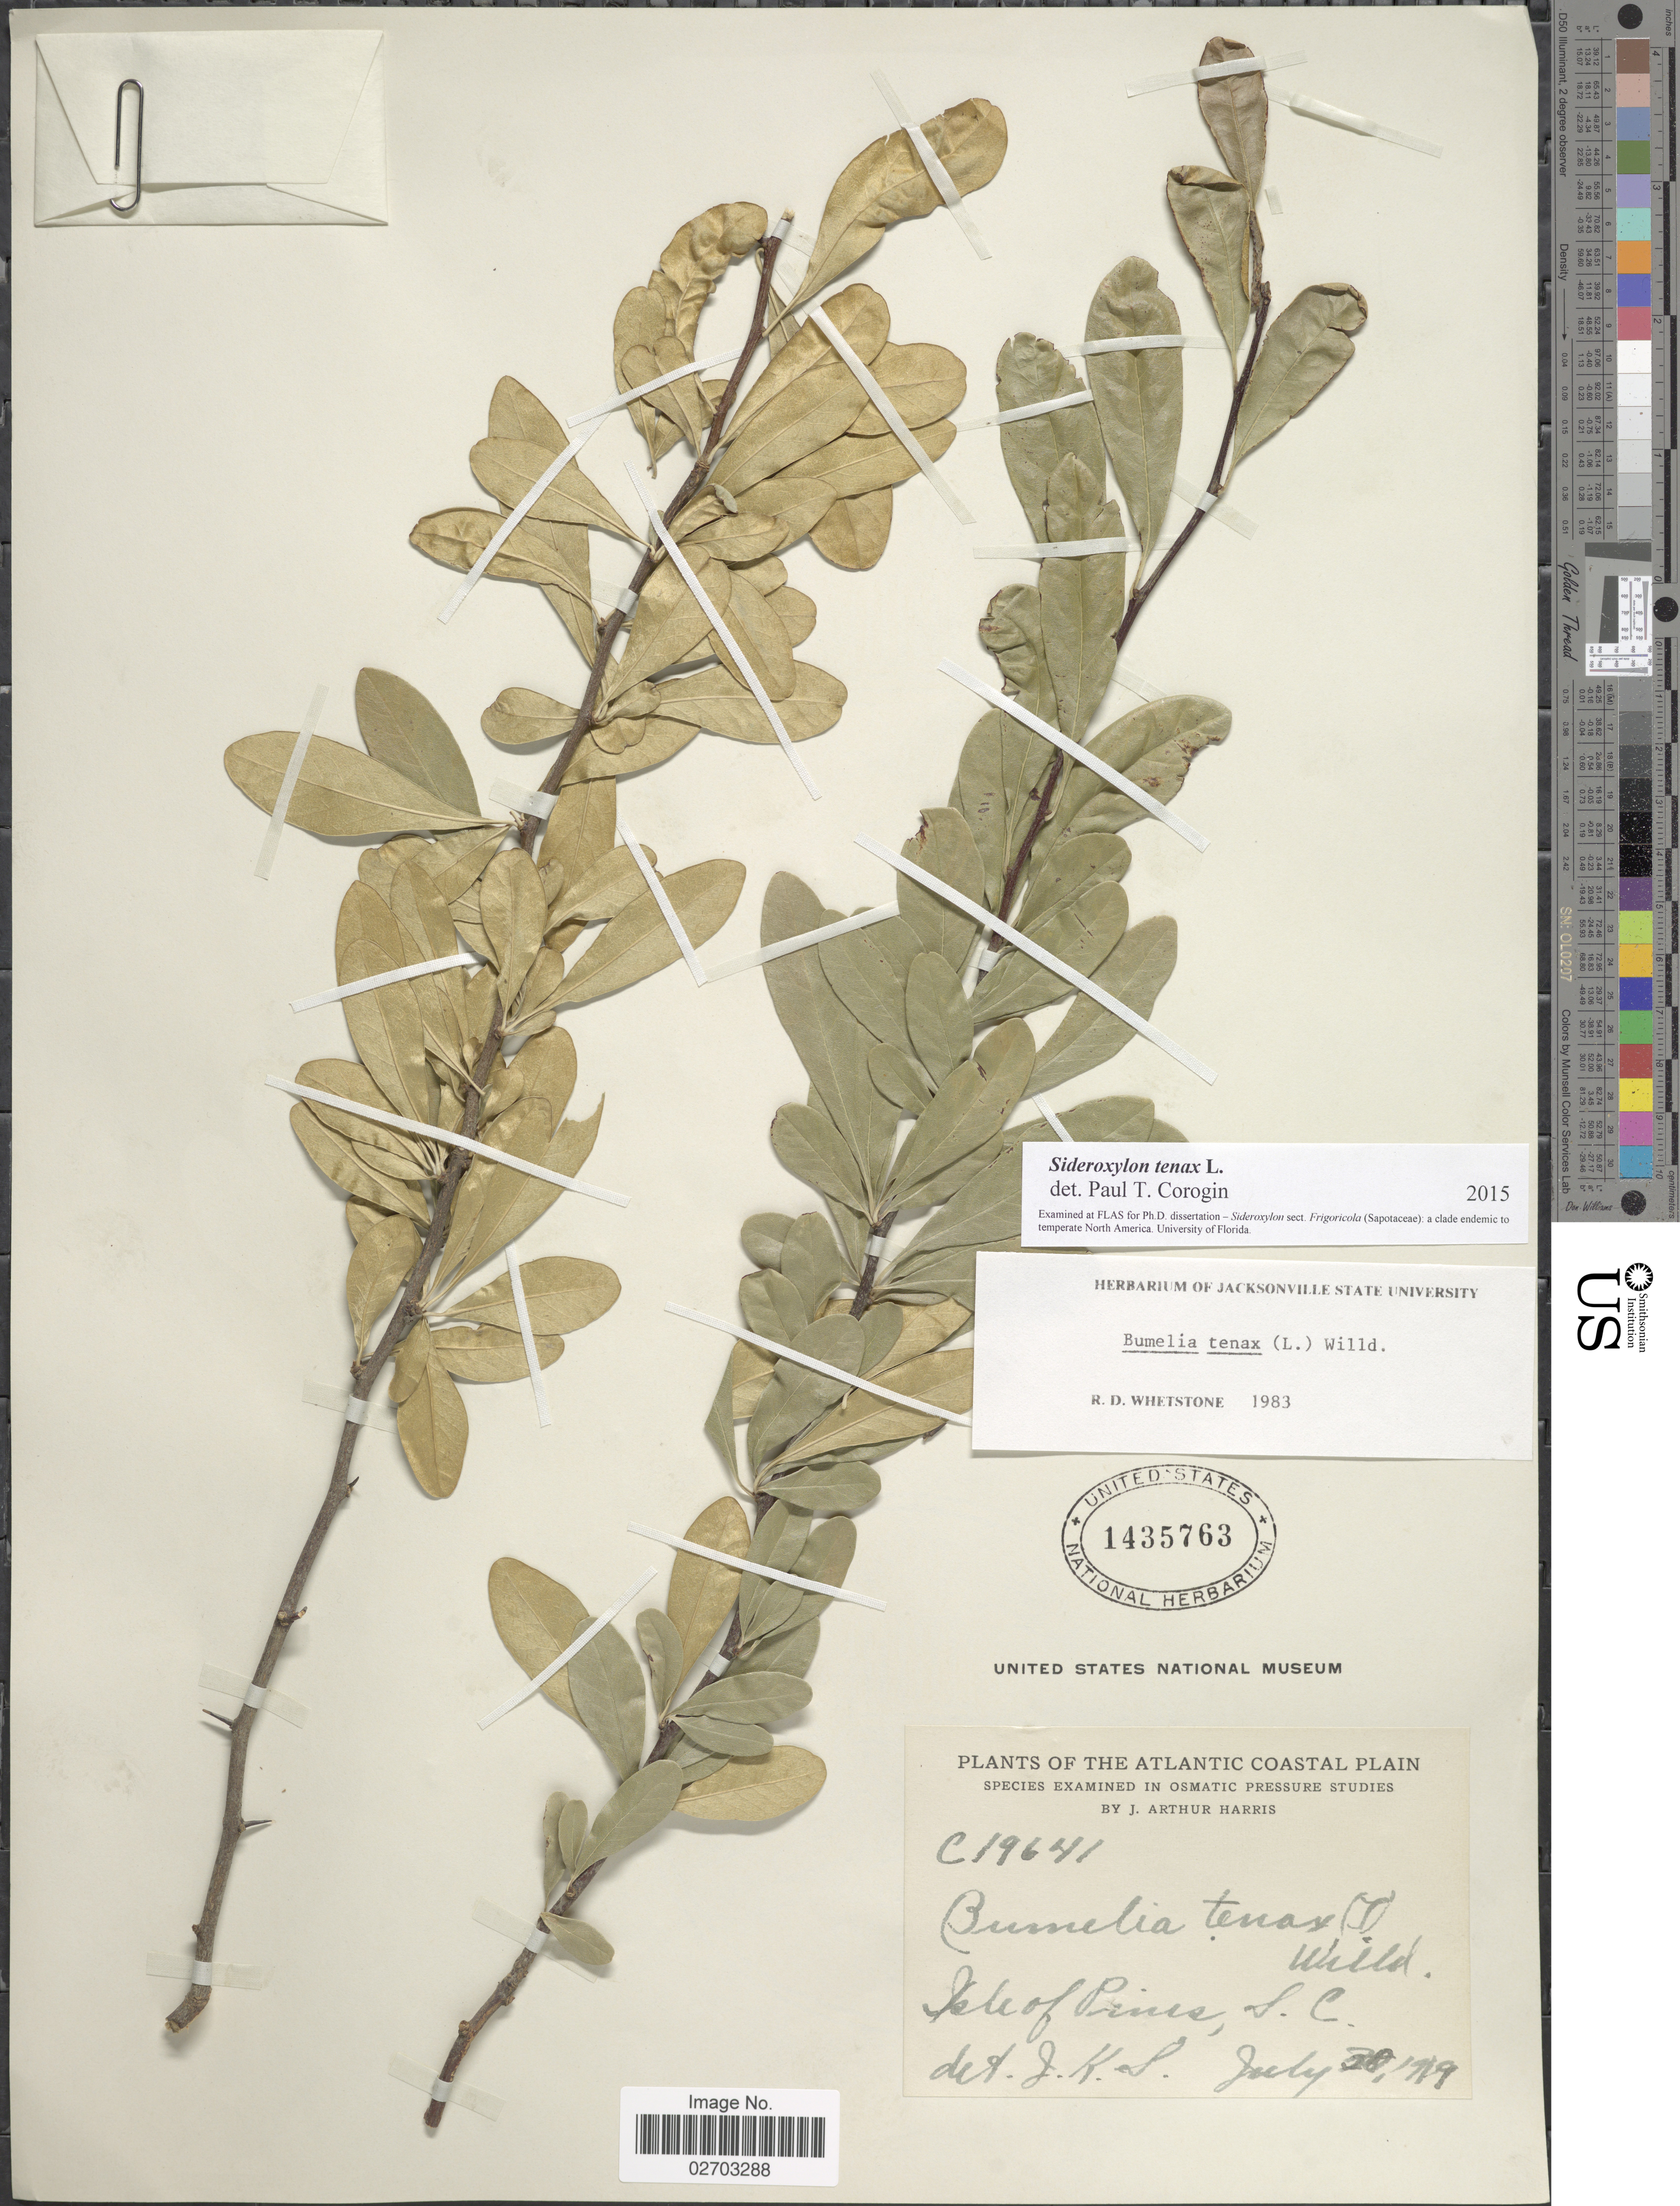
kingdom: Plantae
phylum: Tracheophyta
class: Magnoliopsida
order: Ericales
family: Sapotaceae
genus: Sideroxylon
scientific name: Sideroxylon tenax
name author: L.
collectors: J. A. Harris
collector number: C19641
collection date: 1919-07-30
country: United States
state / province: South Carolina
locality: Atlantic Coastal Plain, Isle of Pines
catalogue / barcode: US 1435763